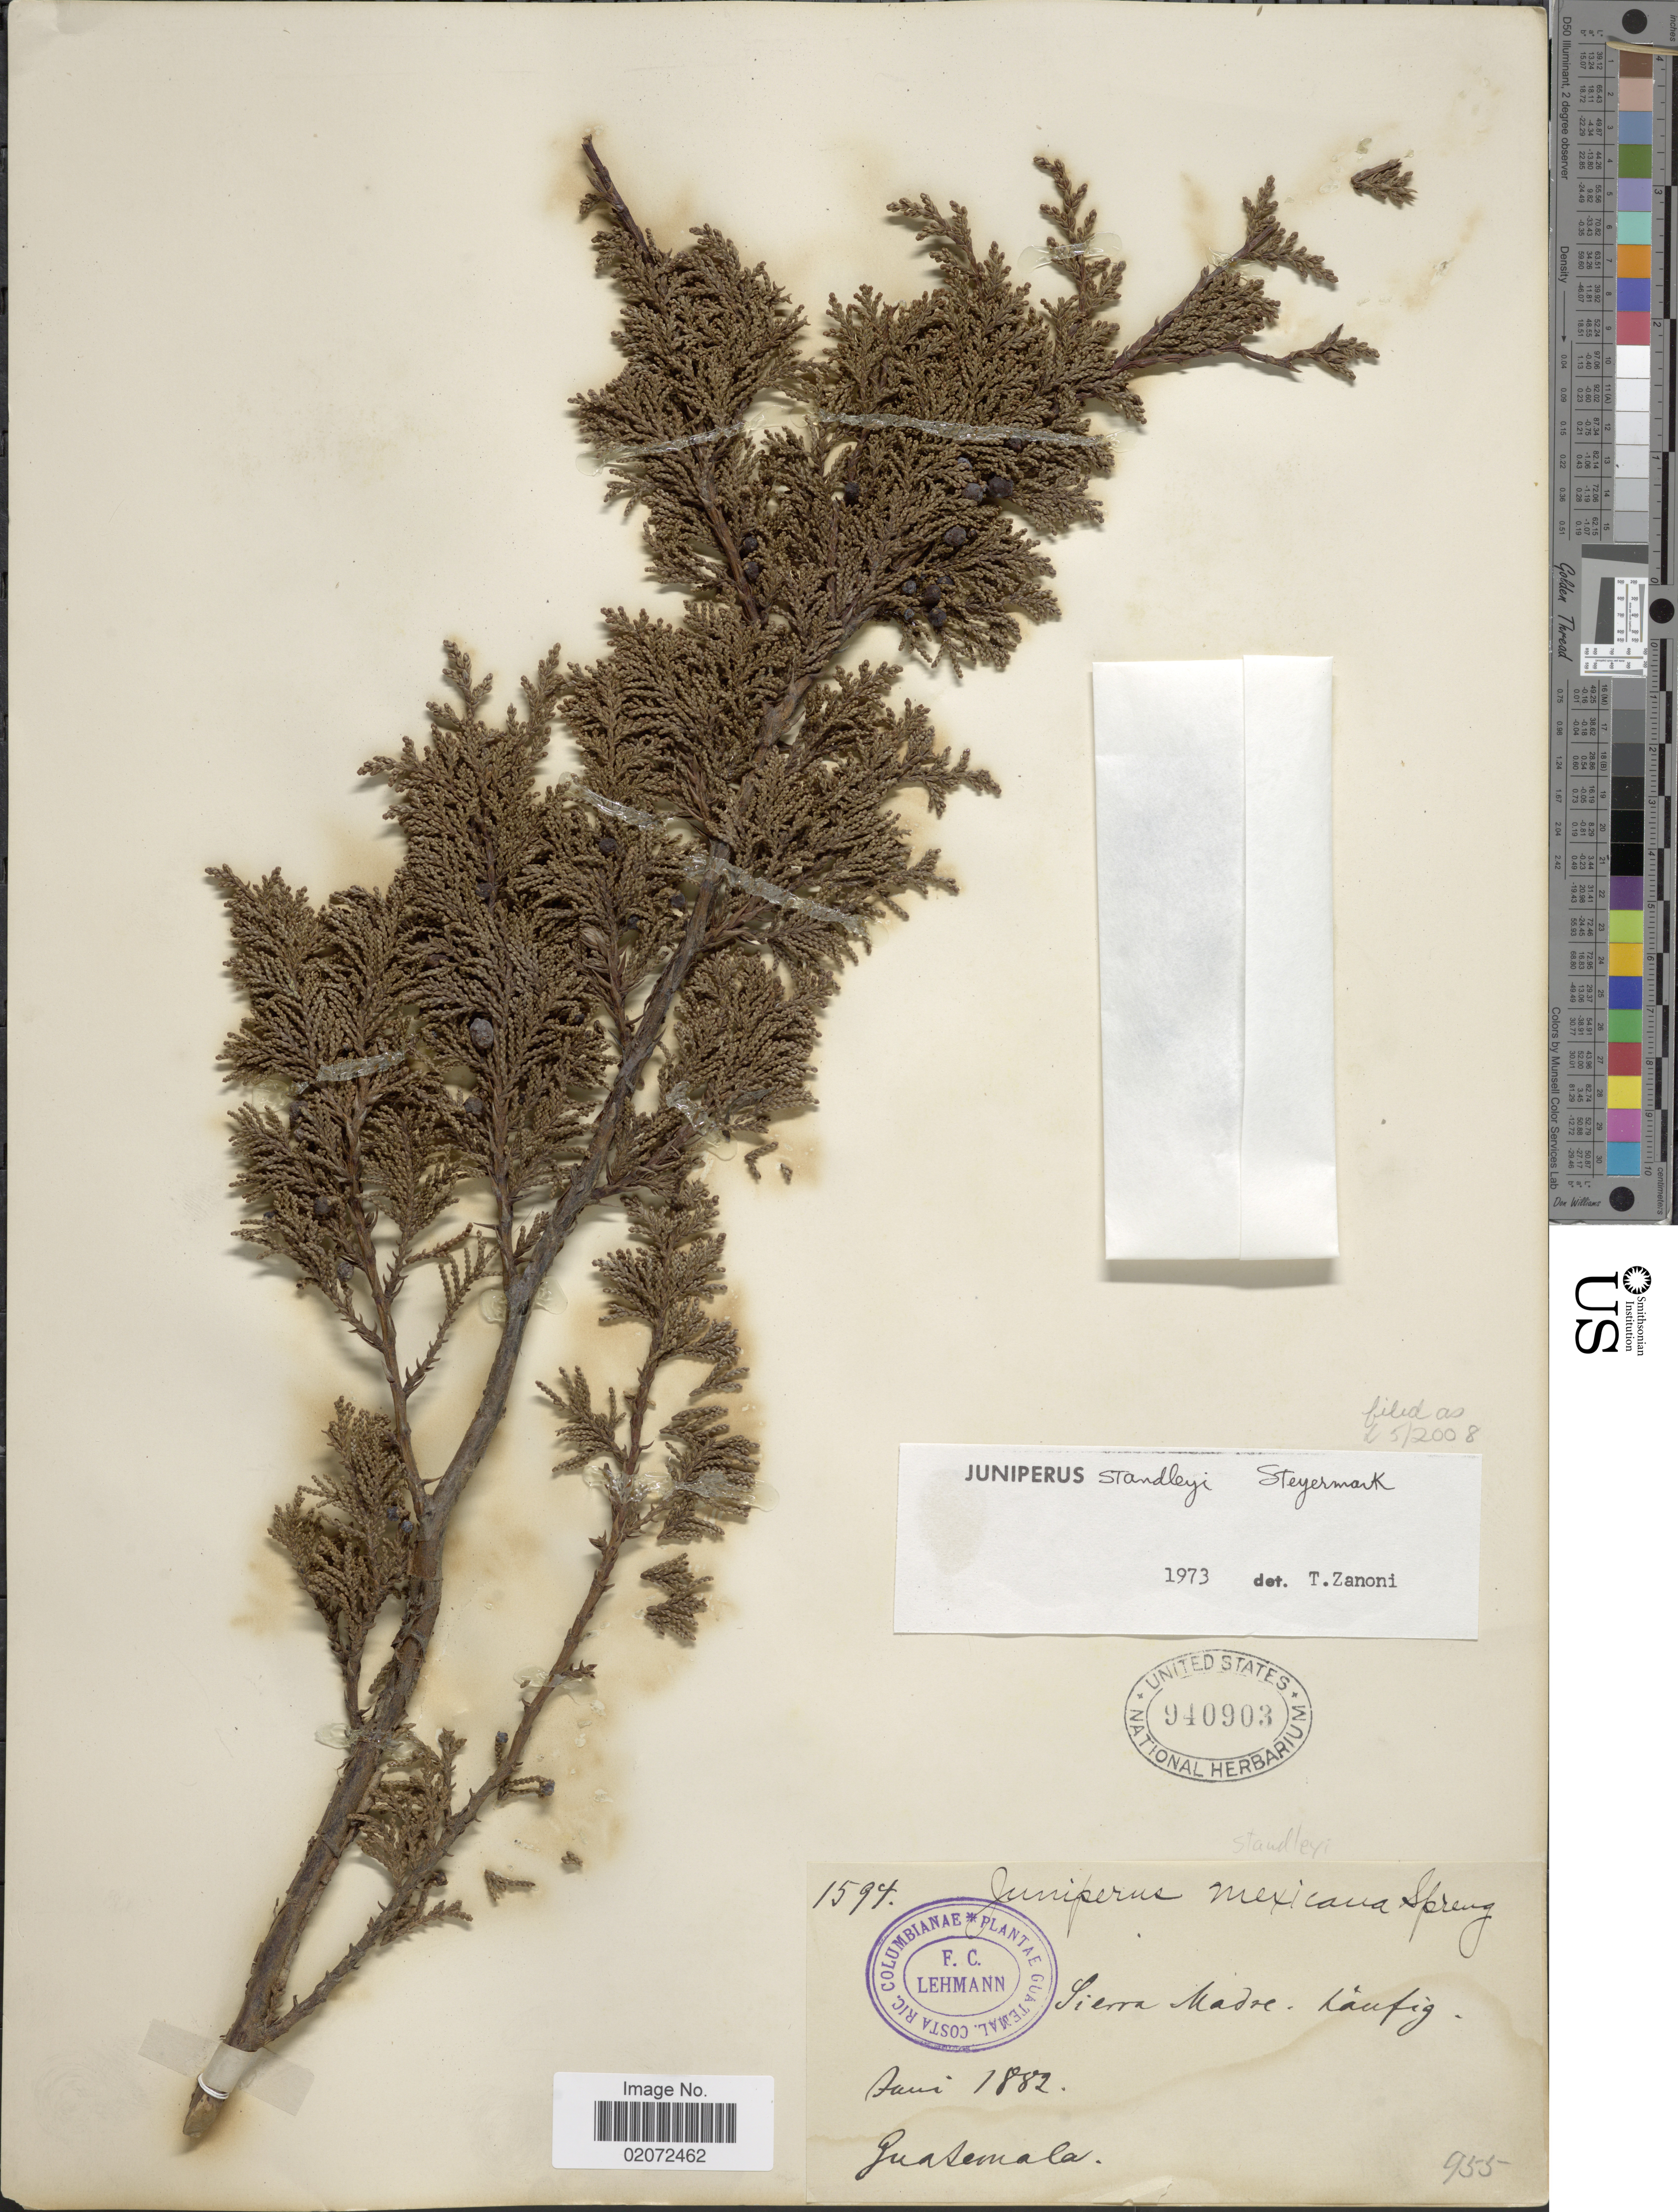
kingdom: Plantae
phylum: Tracheophyta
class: Pinopsida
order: Pinales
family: Cupressaceae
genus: Juniperus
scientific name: Juniperus standleyi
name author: Steyerm.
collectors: F. C. Lehmann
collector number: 1594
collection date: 1882-06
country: Guatemala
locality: Sierra Madre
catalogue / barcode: US 940903